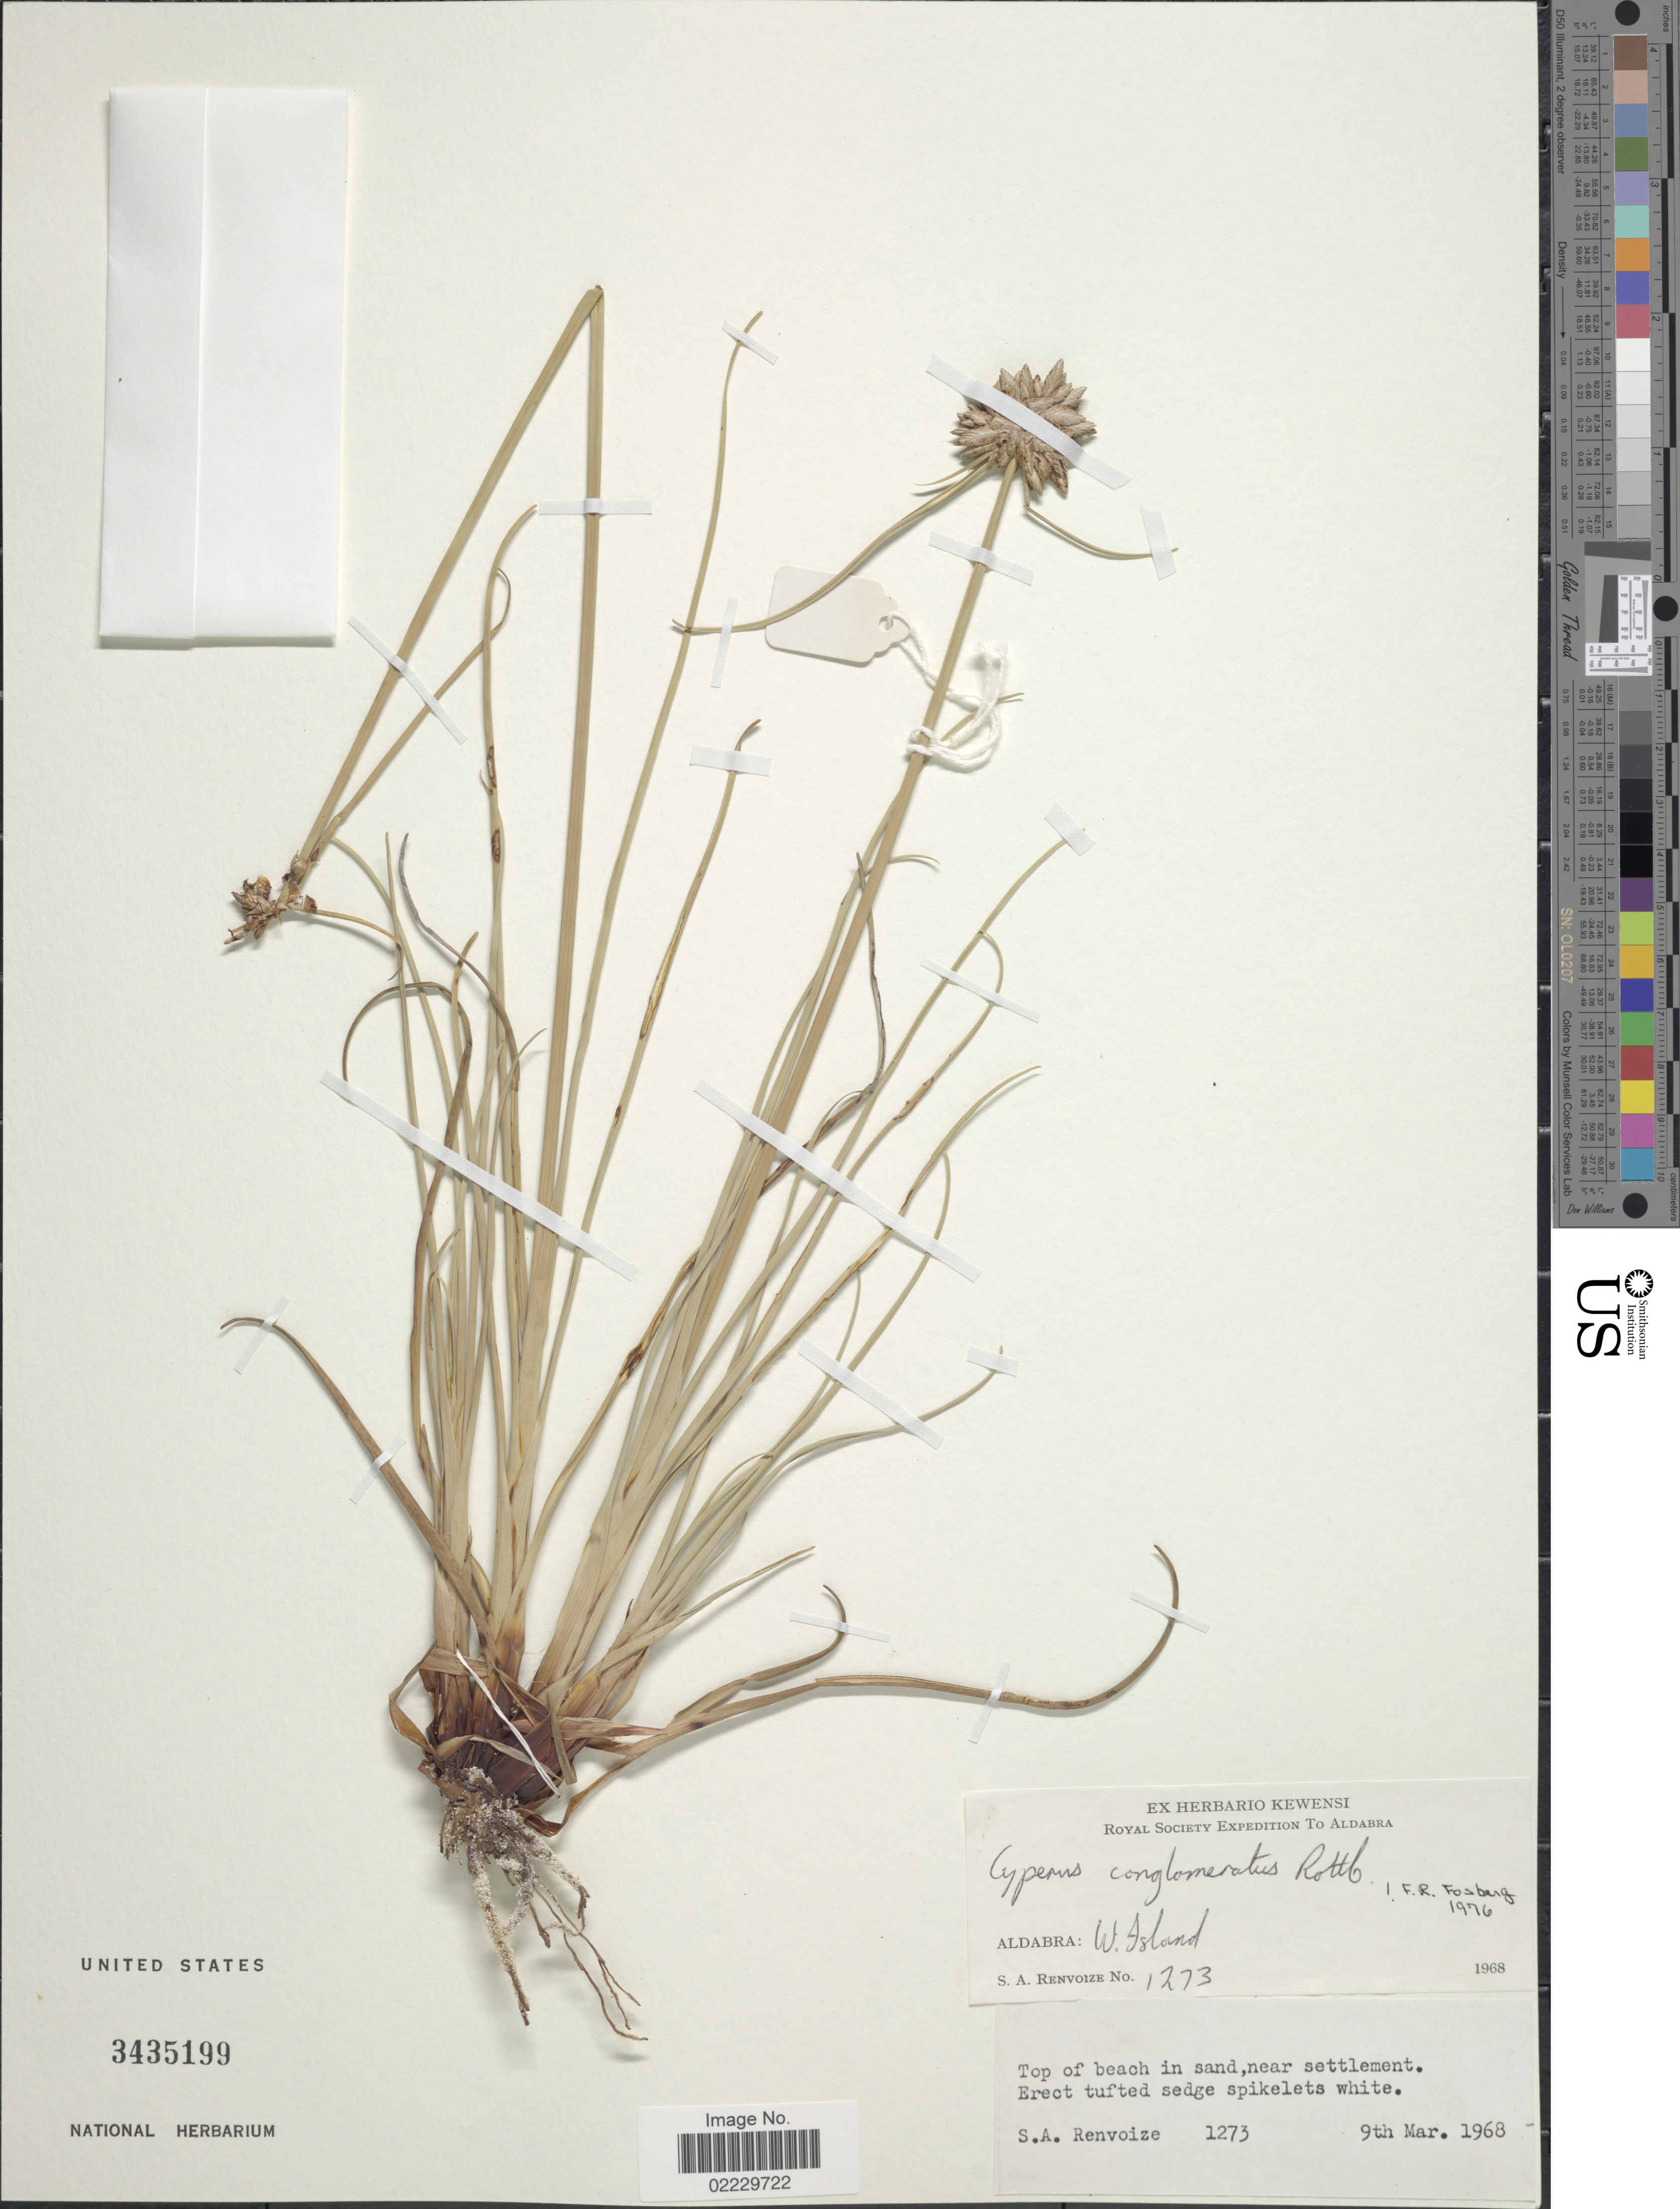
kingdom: Plantae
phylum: Tracheophyta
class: Liliopsida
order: Poales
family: Cyperaceae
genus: Cyperus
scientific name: Cyperus conglomeratus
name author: Rottb.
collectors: S. A. Renvoize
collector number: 1273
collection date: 1968-03-09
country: Seychelles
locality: Aldabra: W. Island. Top of beach in sand near settlement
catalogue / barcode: US 3435199